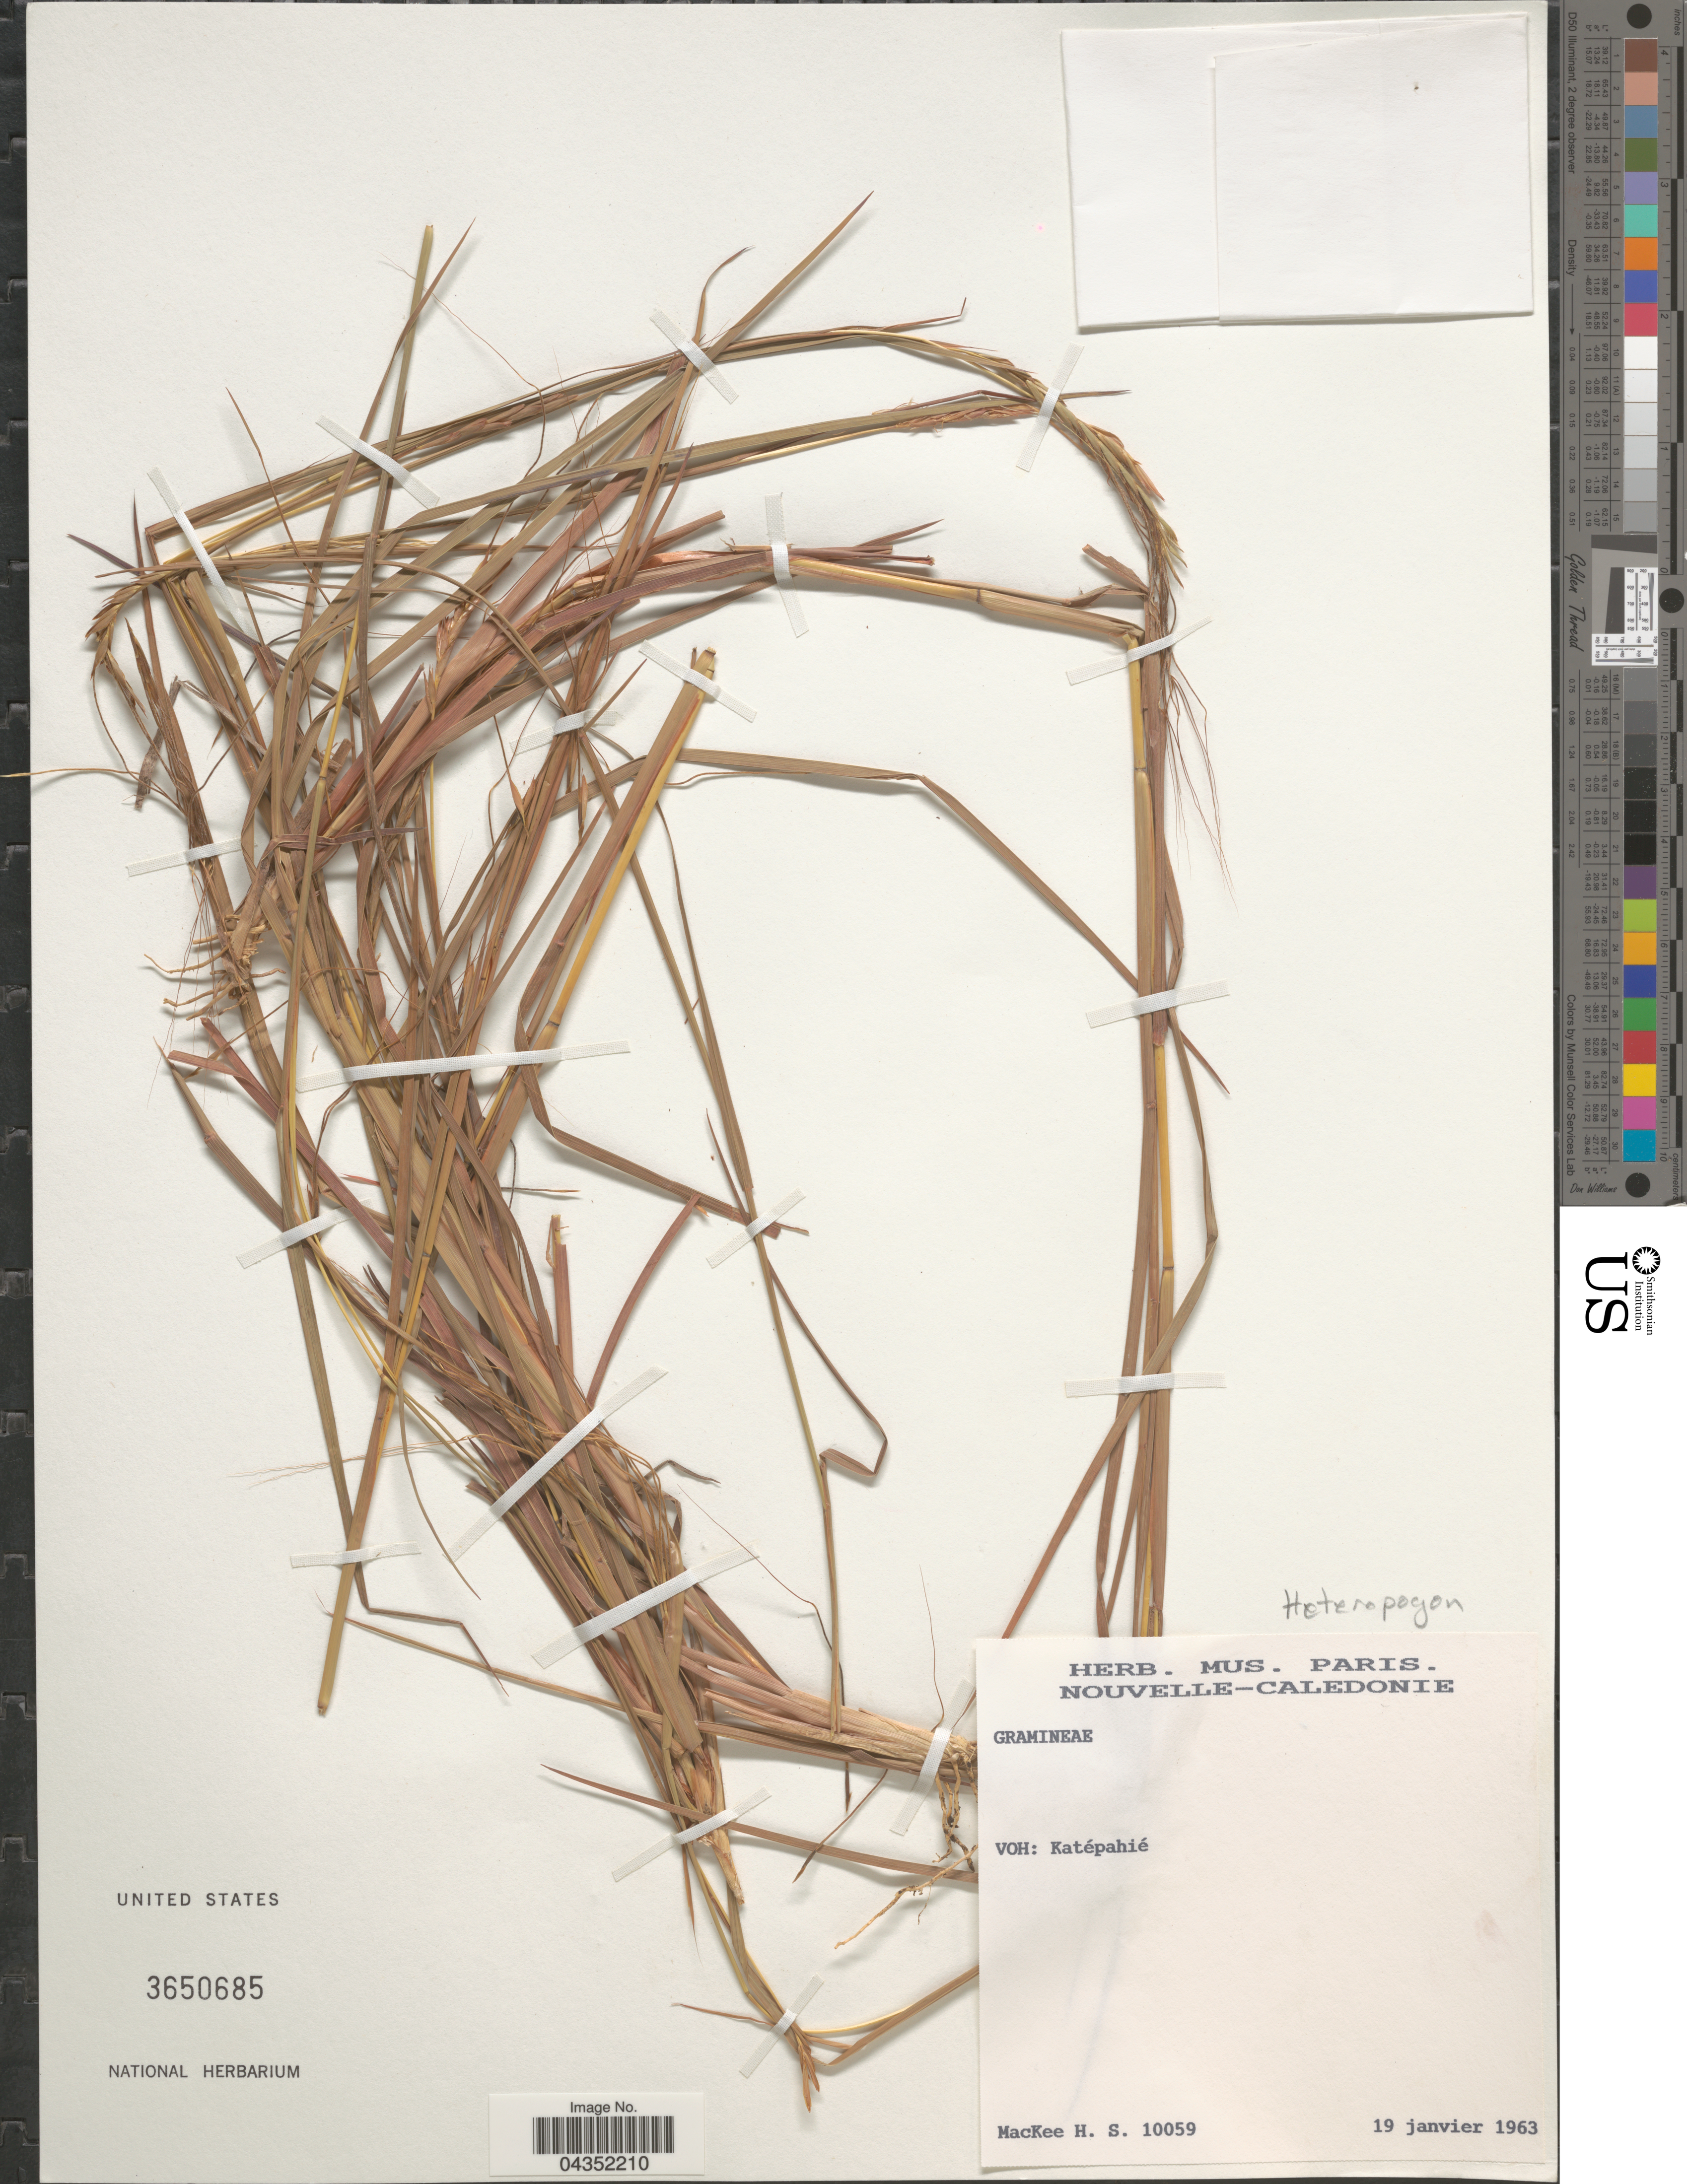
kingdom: Plantae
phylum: Tracheophyta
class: Liliopsida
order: Poales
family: Poaceae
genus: Heteropogon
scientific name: Heteropogon sp.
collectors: H. S. MacKee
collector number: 10059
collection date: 1963-01-19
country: New Caledonia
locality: Voh: Katépahié.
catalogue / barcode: US 3650685